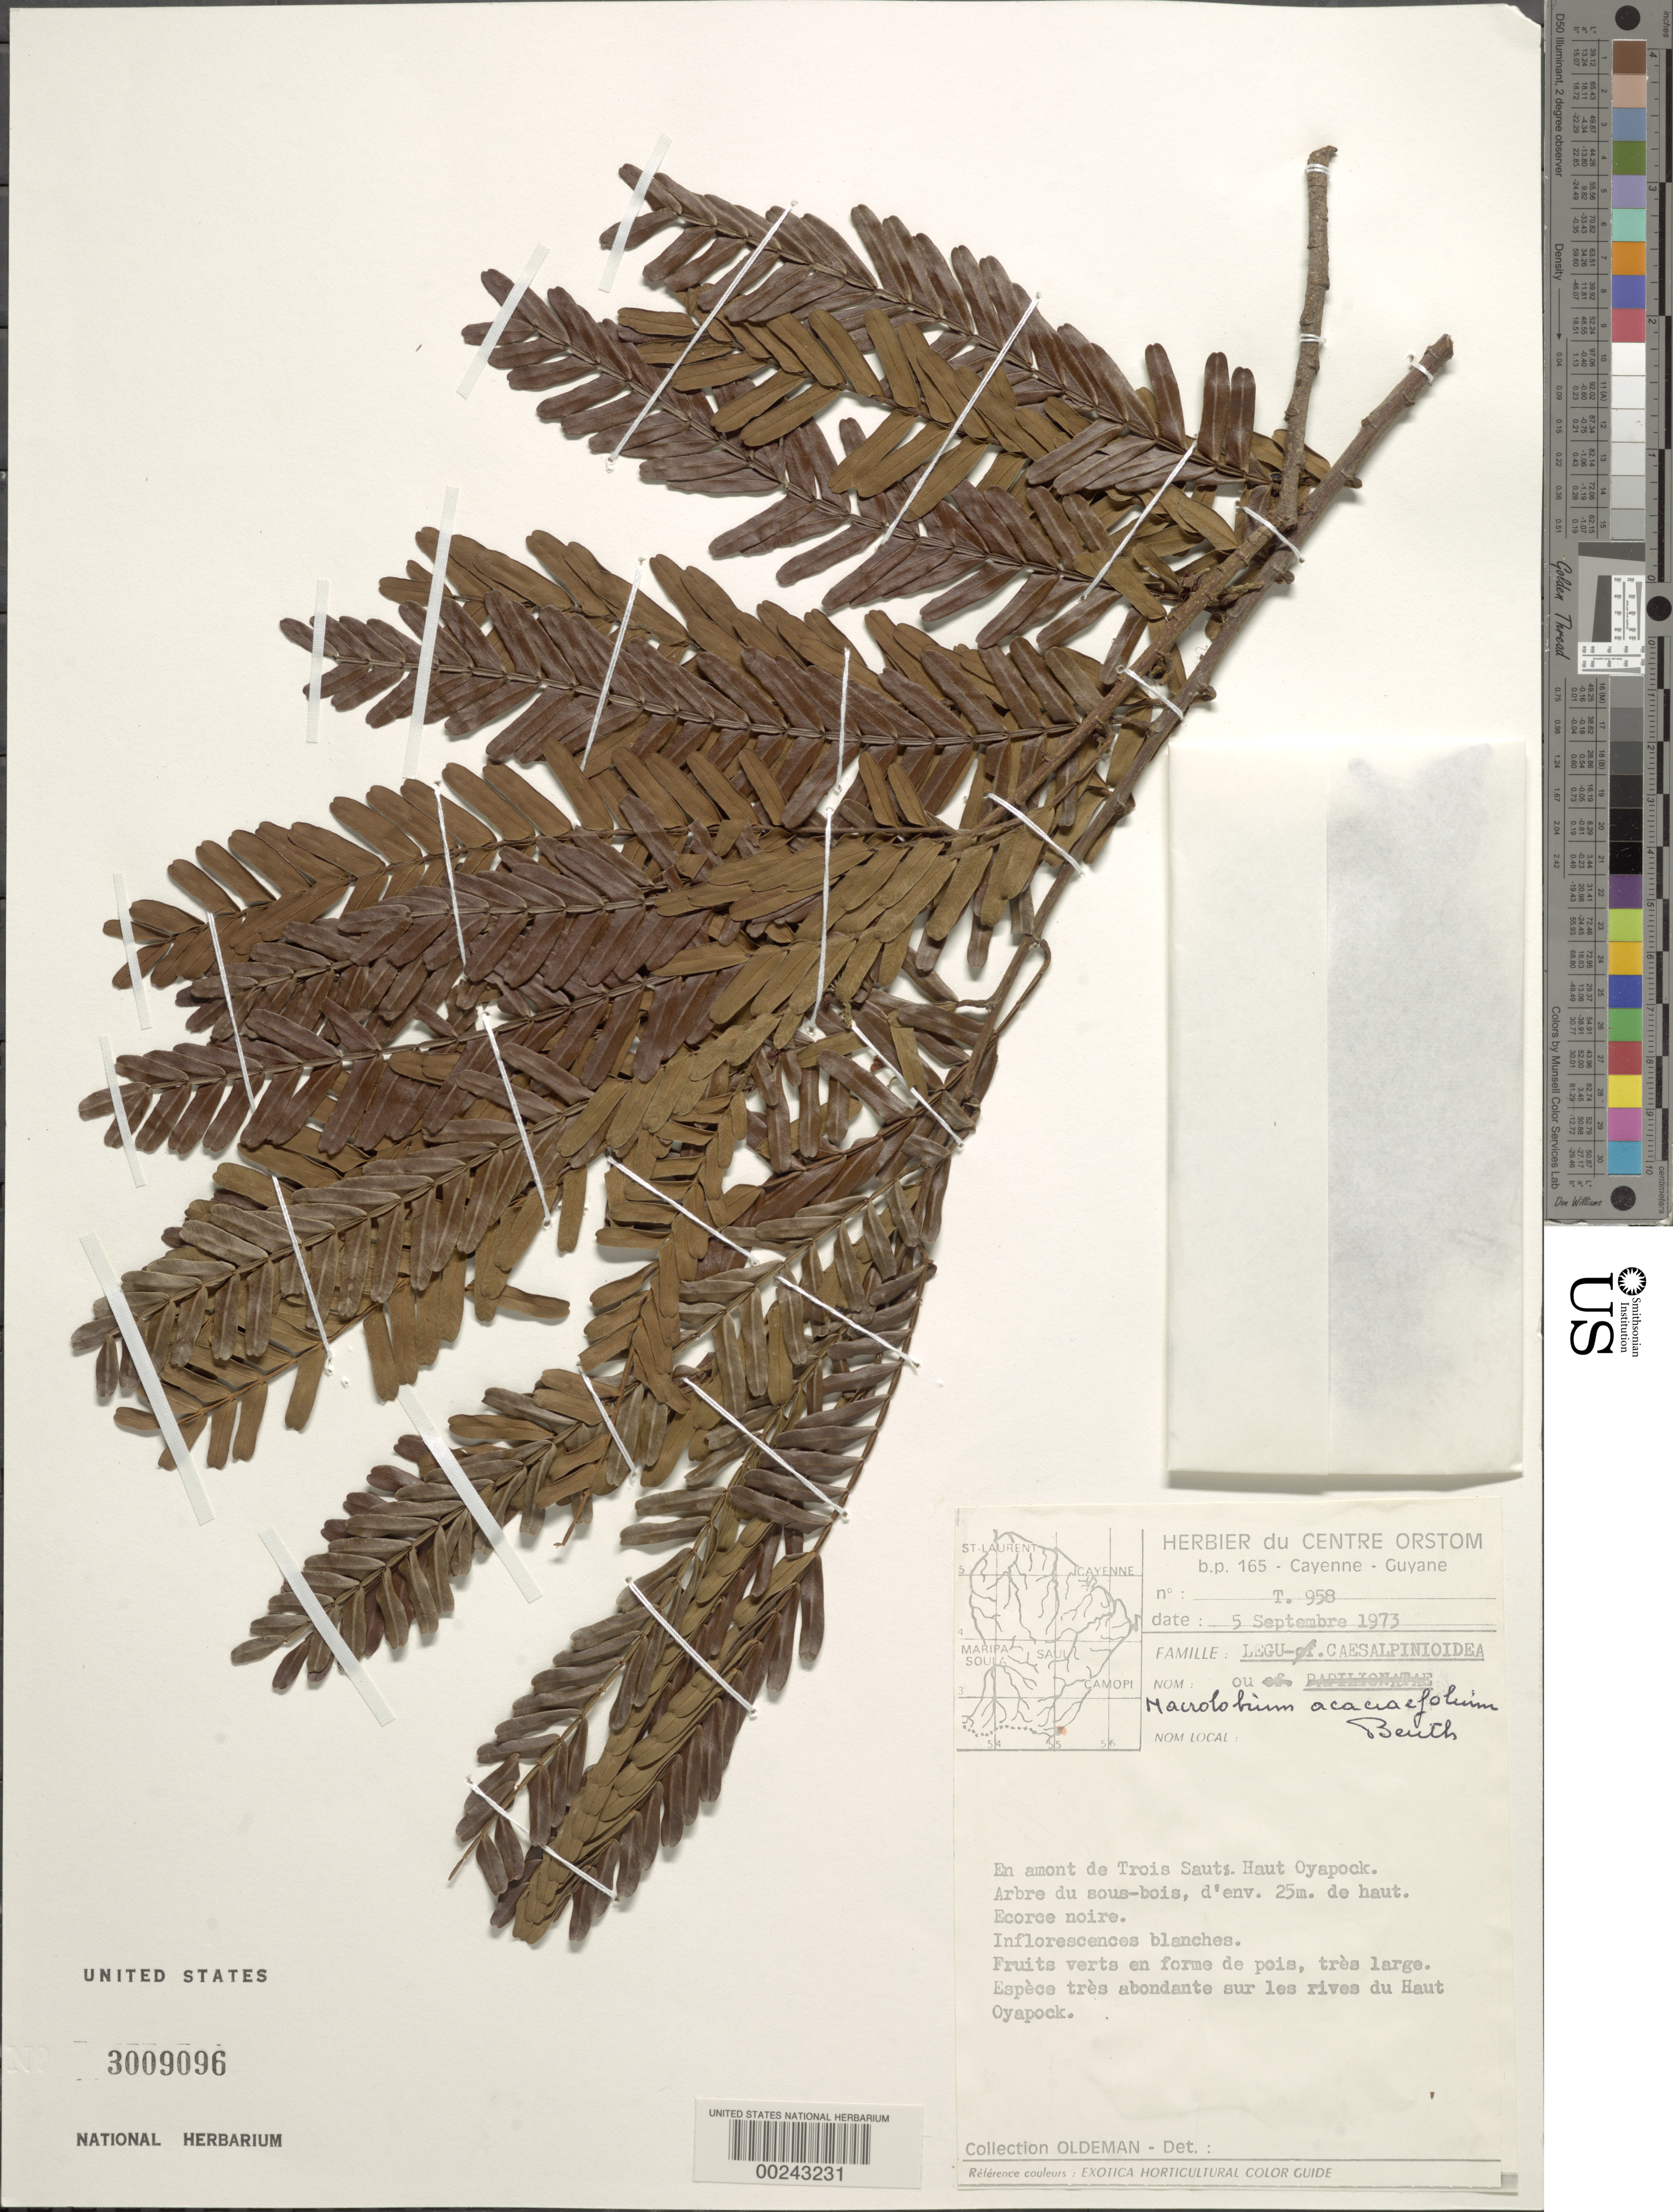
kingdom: Plantae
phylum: Tracheophyta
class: Magnoliopsida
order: Fabales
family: Fabaceae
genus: Macrolobium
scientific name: Macrolobium acaciifolium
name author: (Benth.) Benth.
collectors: R. Oldeman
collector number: T958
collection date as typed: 05 Sep 1973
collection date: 1973-09-05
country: French Guiana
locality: Upstream from trois sauts (haut oyapock) s of ipisi creek, after saut boko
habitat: On rivers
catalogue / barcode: US 3009096